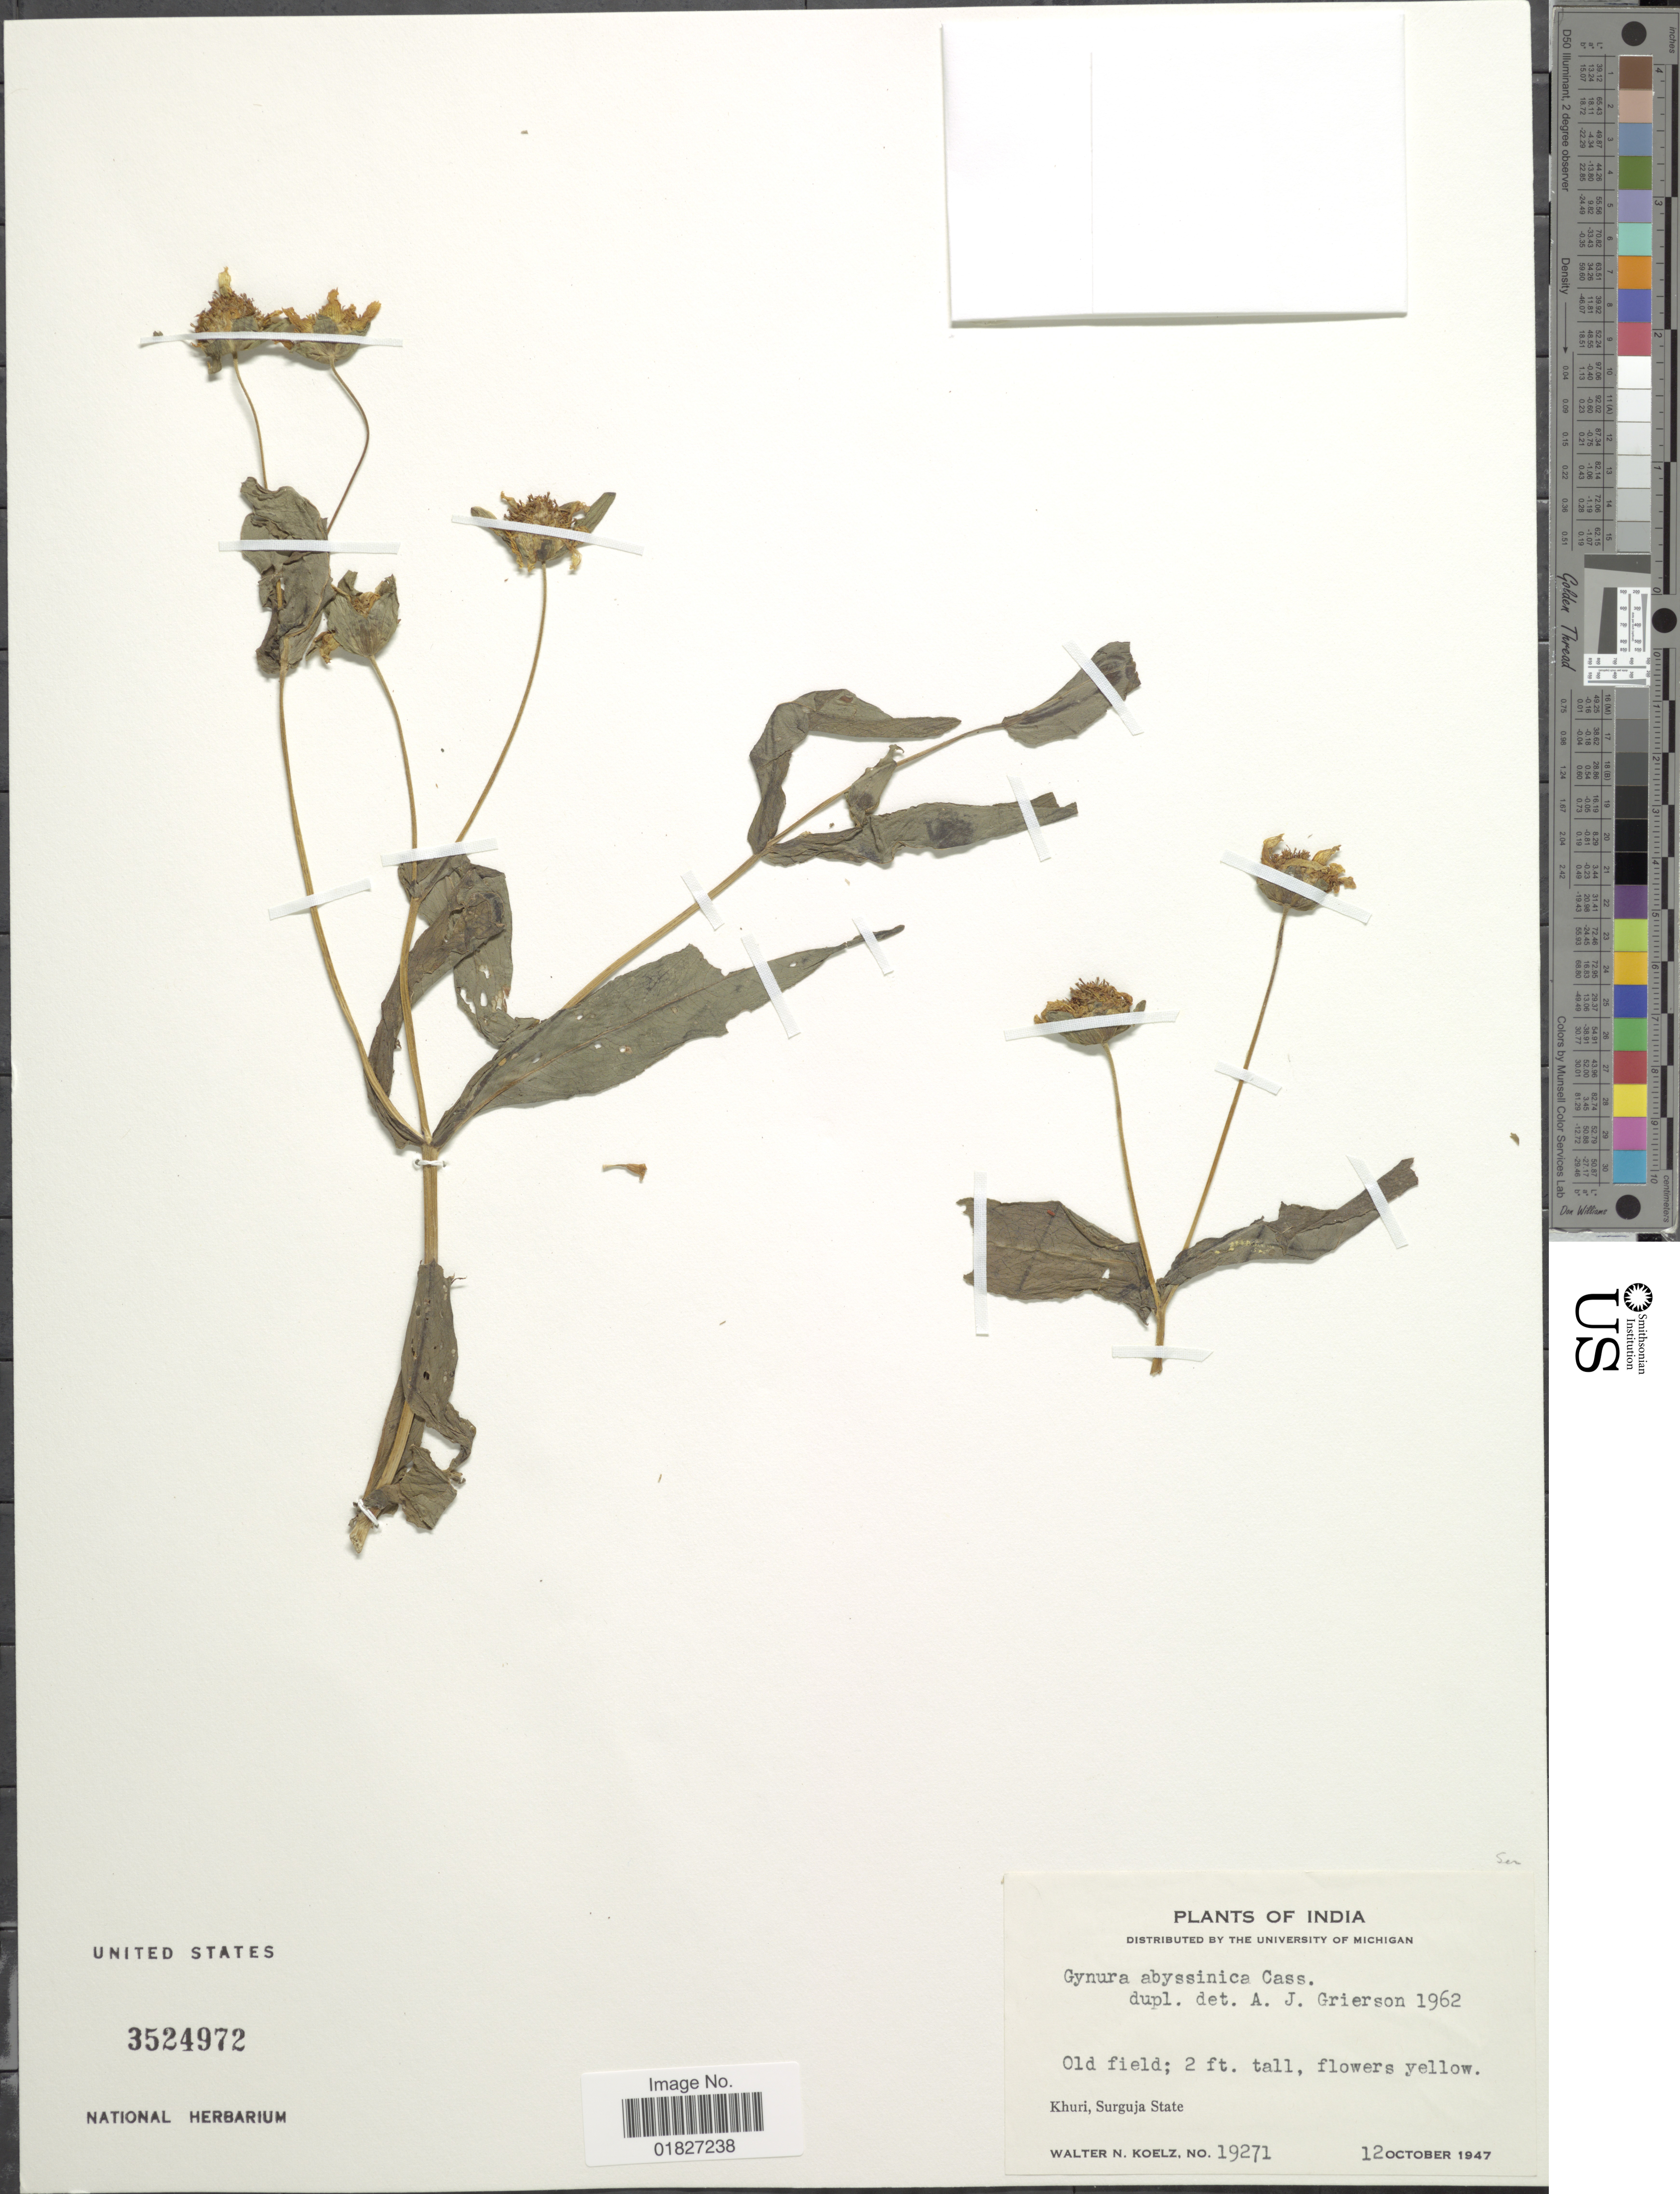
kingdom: Plantae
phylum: Tracheophyta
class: Magnoliopsida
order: Asterales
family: Asteraceae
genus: Gynura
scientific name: Gynura abyssinica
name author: Cass.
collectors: W. N. Koelz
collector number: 19271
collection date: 1947-10-12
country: India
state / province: Rajasthan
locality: Khuri, Surguja State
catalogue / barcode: US 3524972